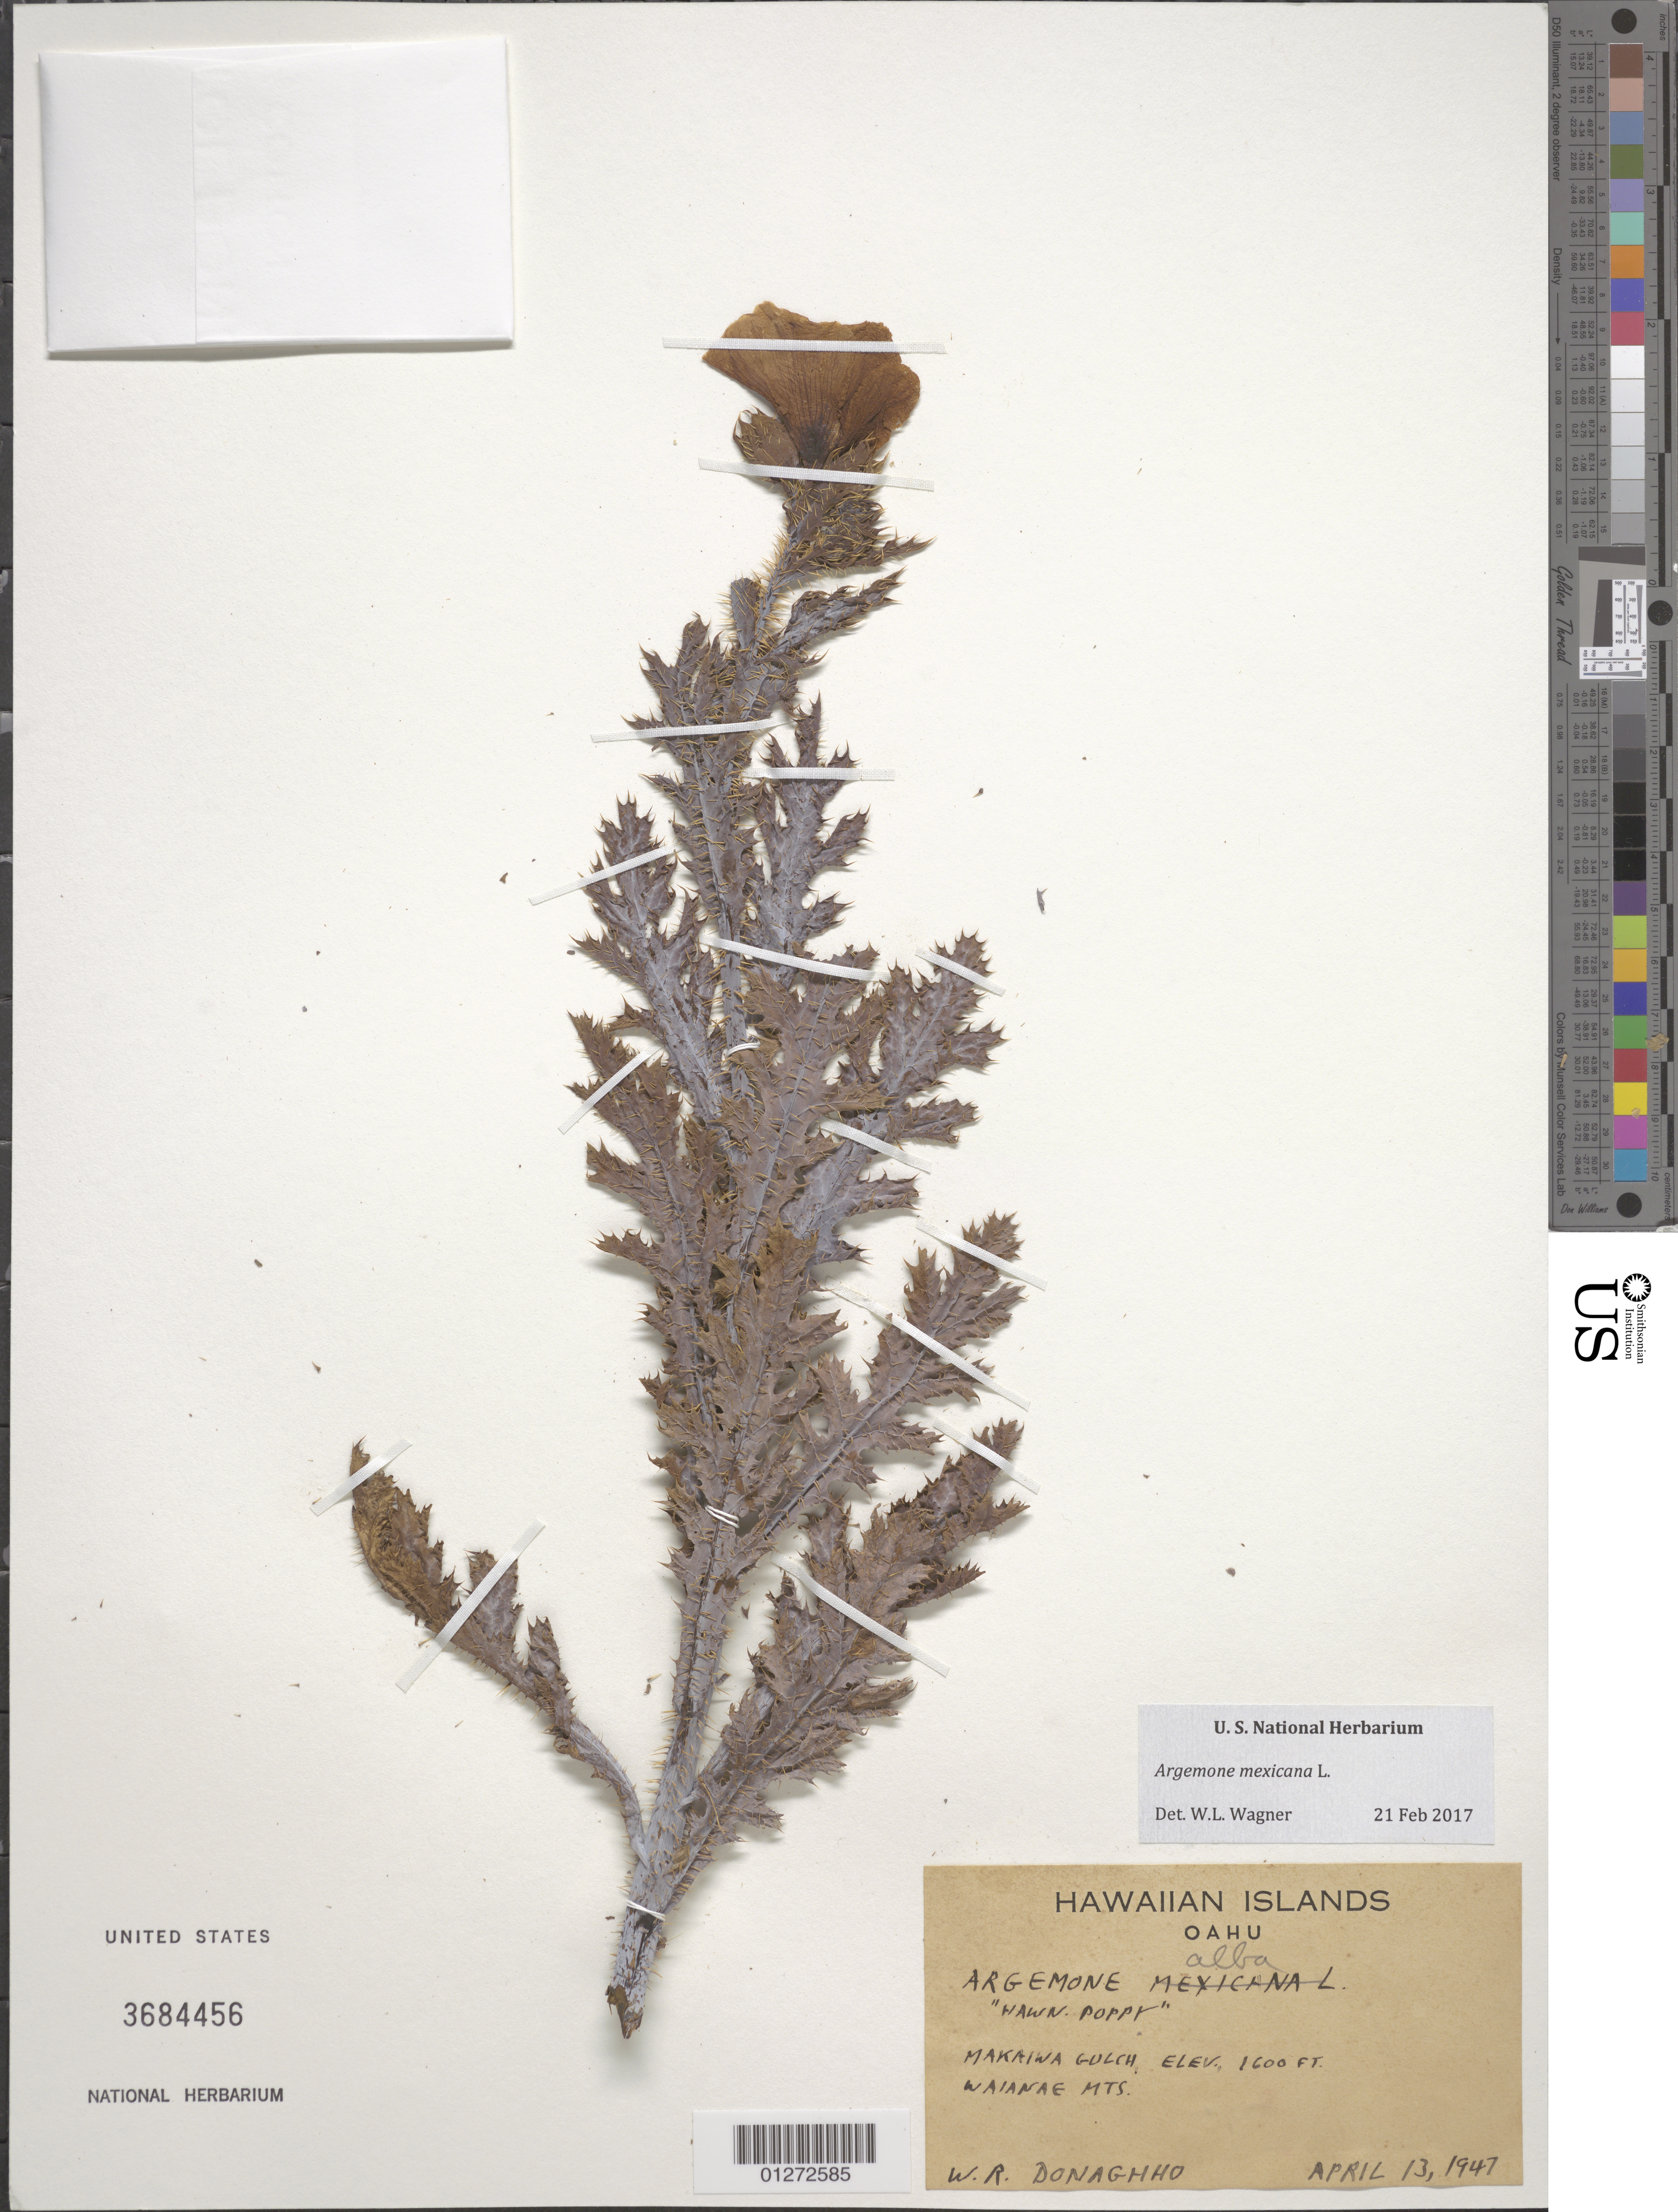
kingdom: Plantae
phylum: Tracheophyta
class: Magnoliopsida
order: Ranunculales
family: Papaveraceae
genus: Argemone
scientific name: Argemone mexicana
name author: L.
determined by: Wagner, W. L., (BOT), Smithsonian Institution - National Museum of Natural History (UNITED STATES)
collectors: W. Donaghho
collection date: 1947-04-13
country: United States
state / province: Hawaii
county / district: Honolulu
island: Oahu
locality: Makaiwa Gulch, Waianae Mts.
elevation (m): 488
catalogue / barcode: US 3684456